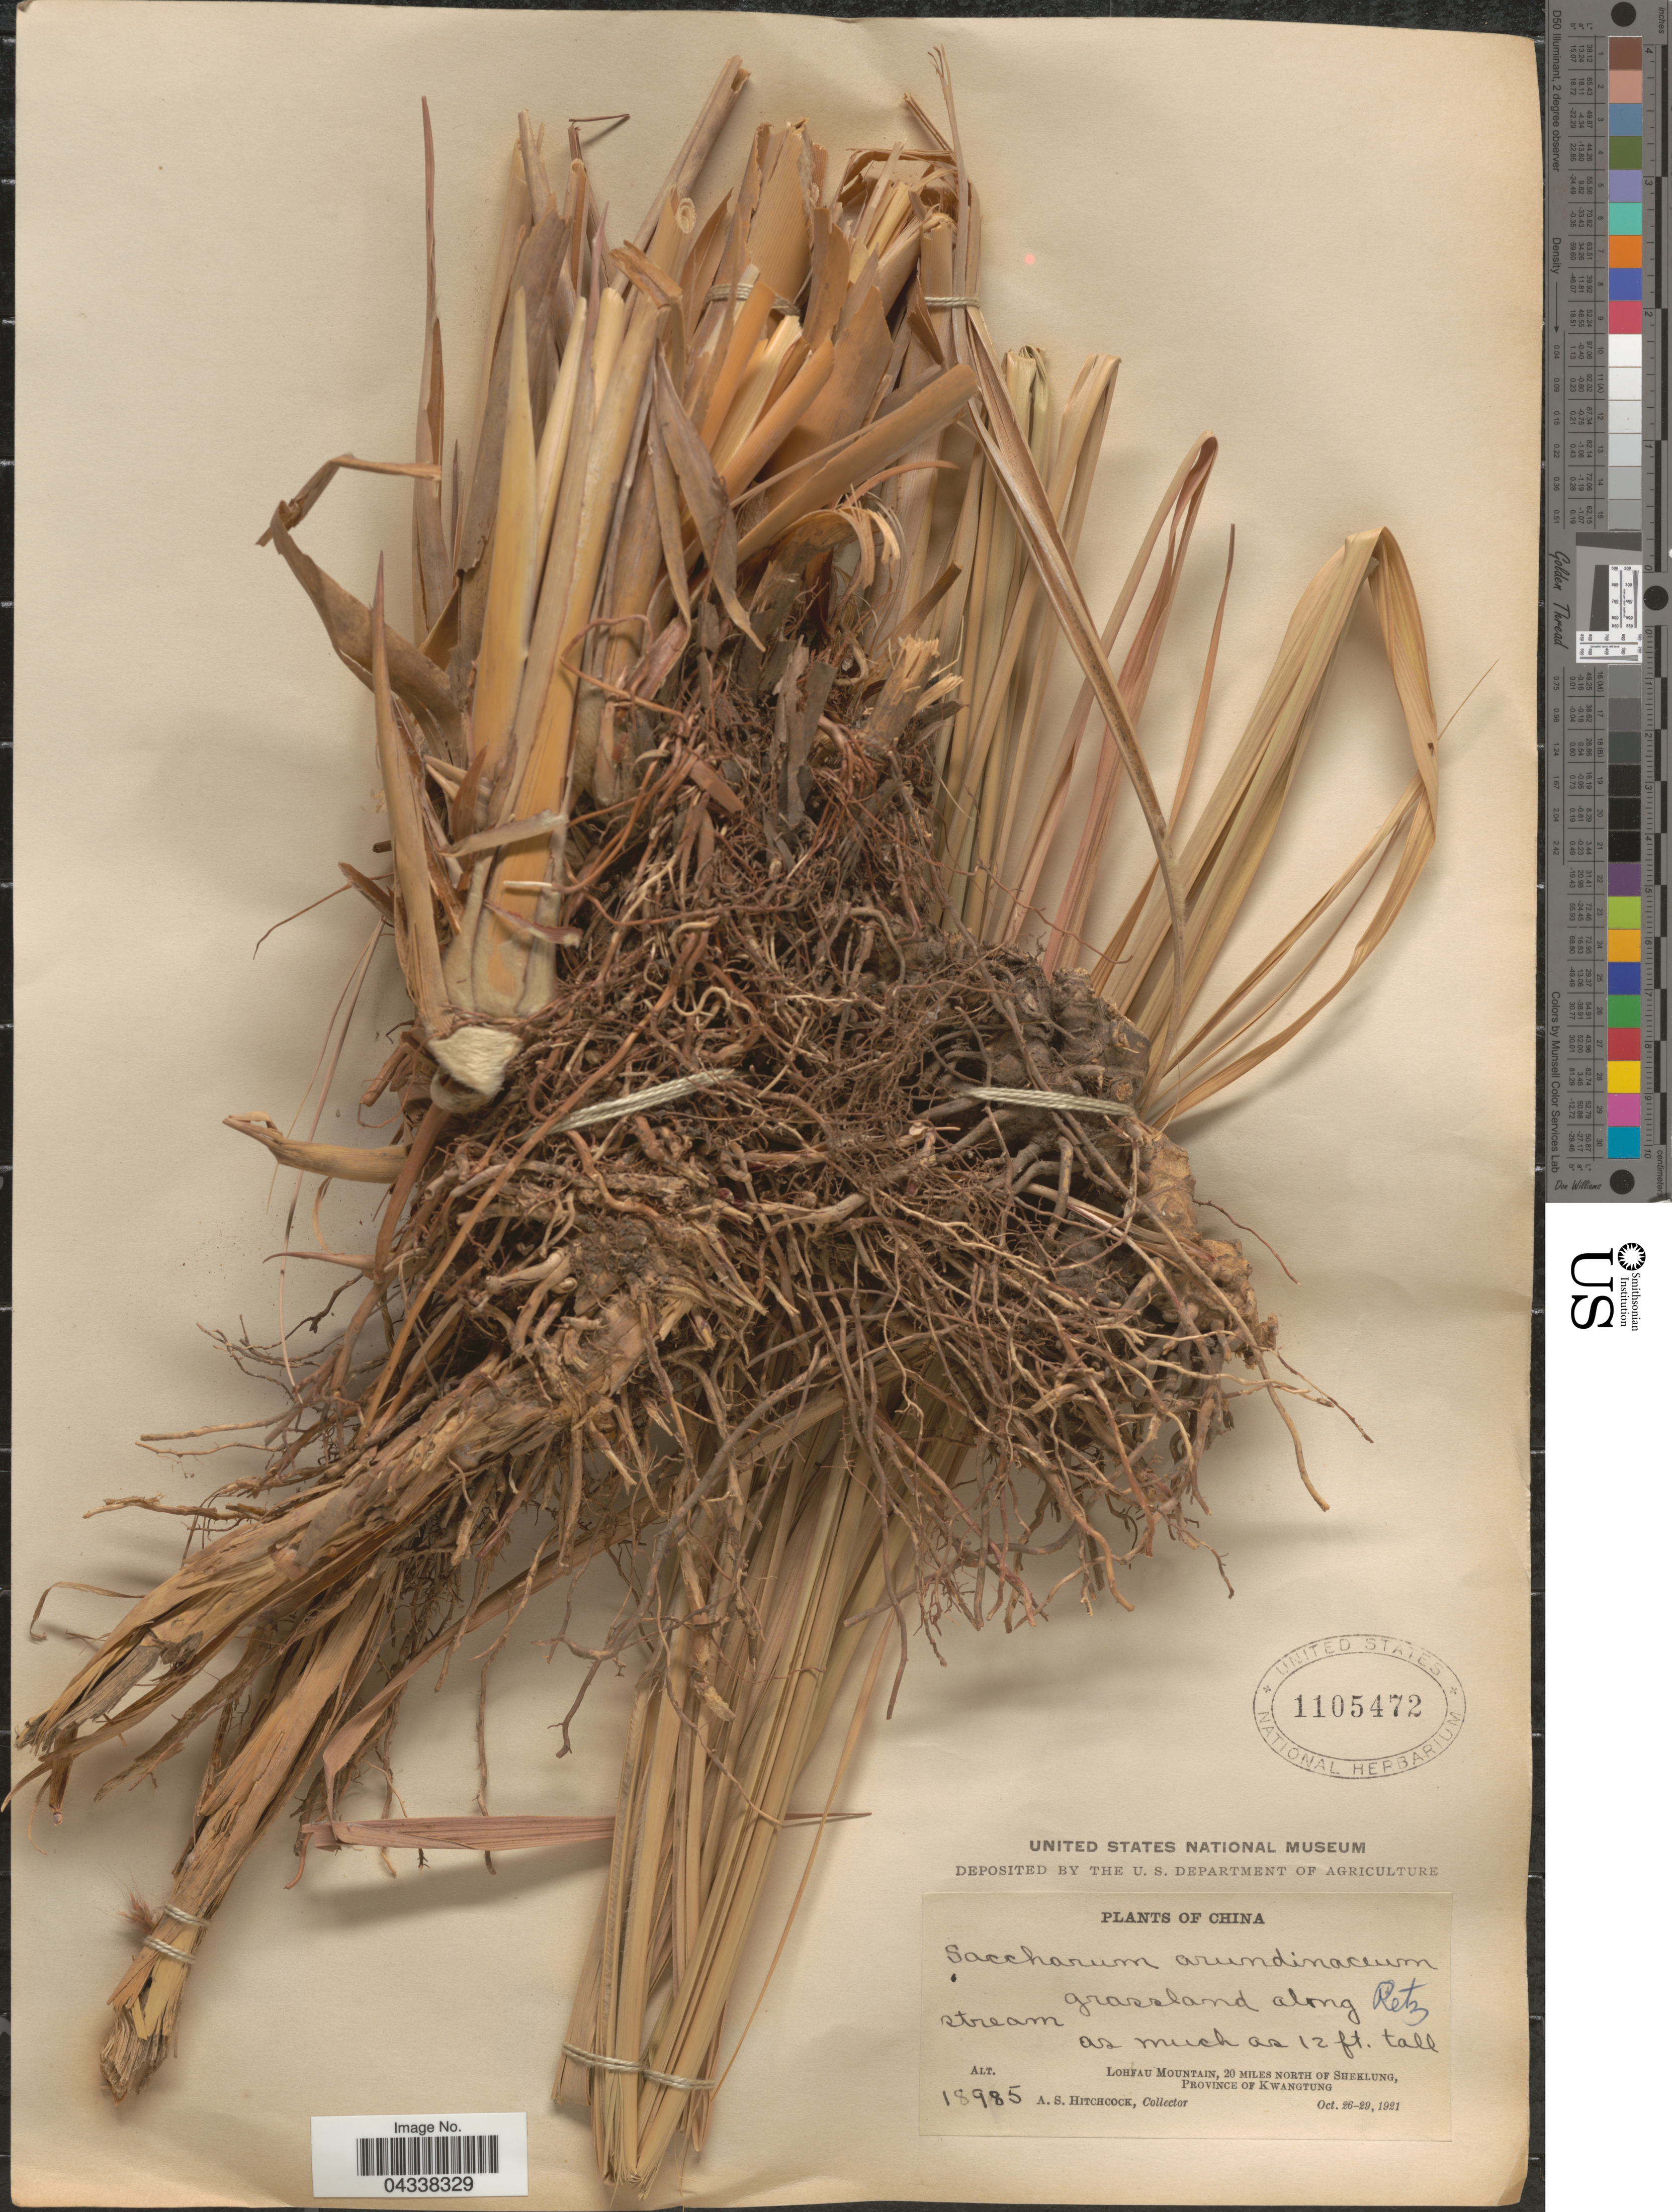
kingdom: Plantae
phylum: Tracheophyta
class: Liliopsida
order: Poales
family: Poaceae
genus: Tripidium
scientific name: Tripidium arundinaceum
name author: (Retz.) Welker et al.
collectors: A. S. Hitchcock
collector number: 18985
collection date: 1921-10-26/1921-10-29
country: China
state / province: Guangdong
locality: Lohfau Mountain, 20 miles north of Sheklung, Province of Kwangtung.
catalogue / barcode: US 1105472